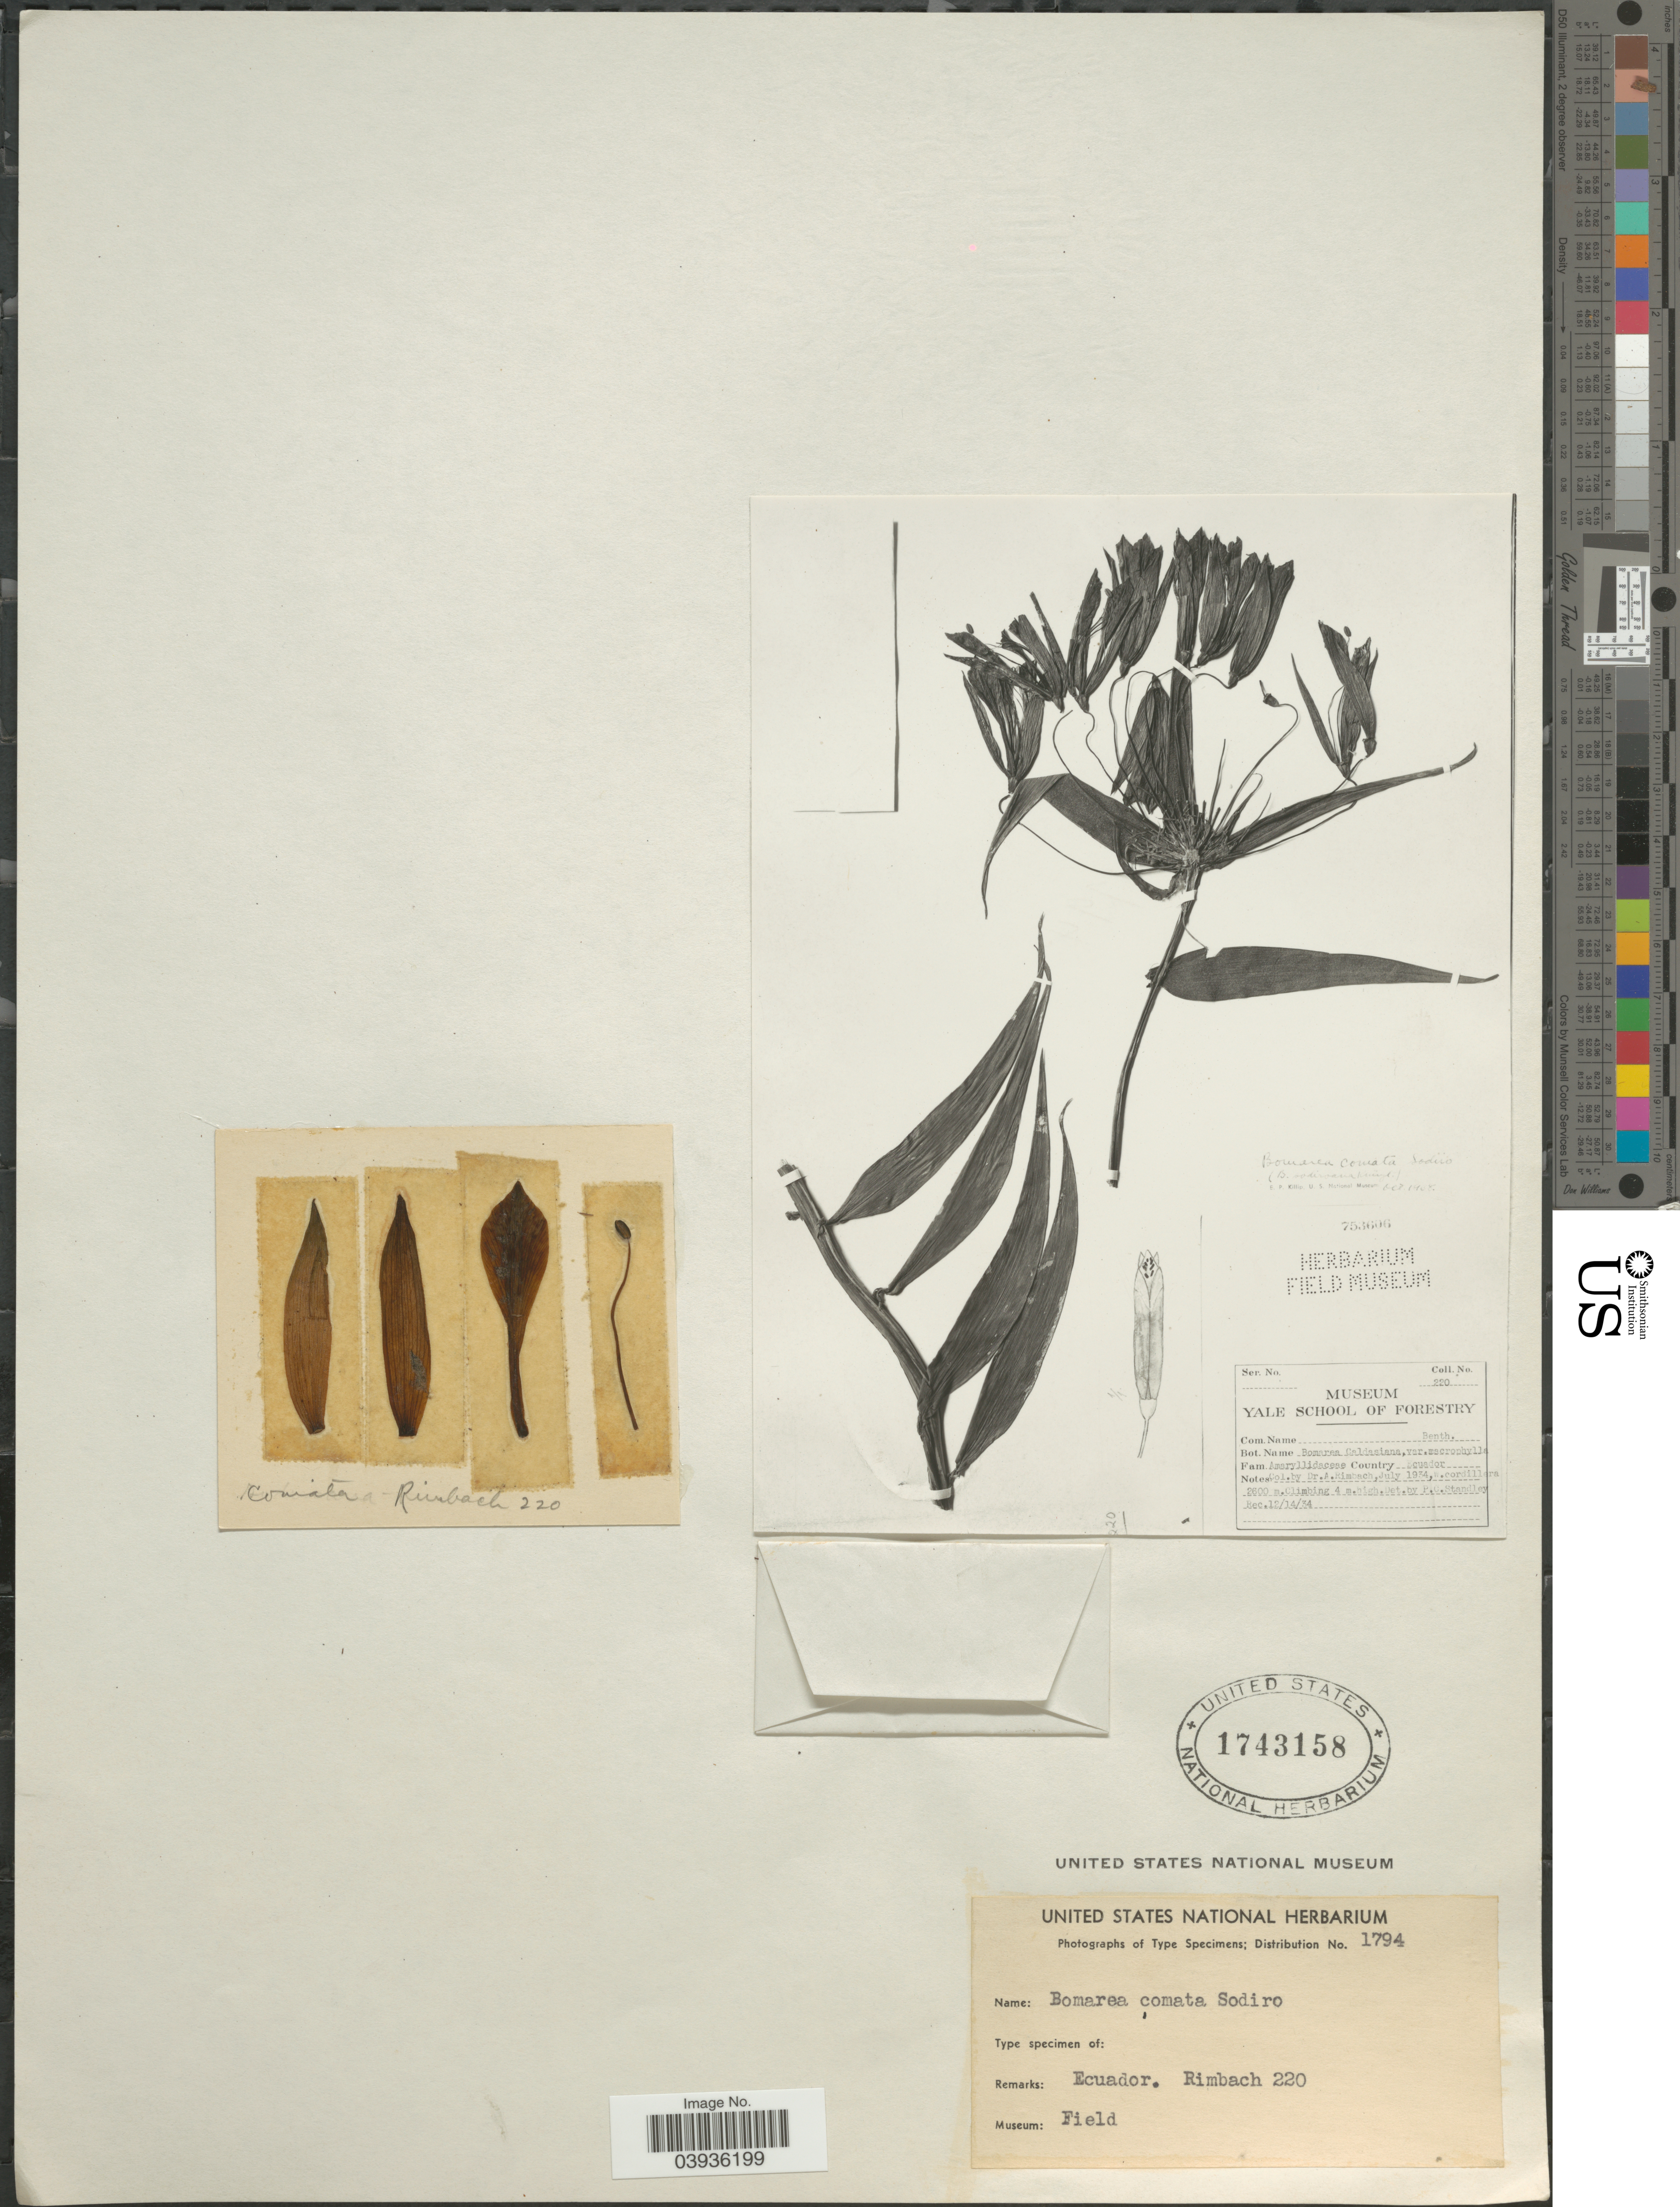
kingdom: Plantae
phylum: Tracheophyta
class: Liliopsida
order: Liliales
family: Alstroemeriaceae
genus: Bomarea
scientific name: Bomarea comata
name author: Sodiro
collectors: A. Rimbach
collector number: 220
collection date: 1934-07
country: Ecuador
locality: Cordillera.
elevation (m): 2600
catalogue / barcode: US 1743158